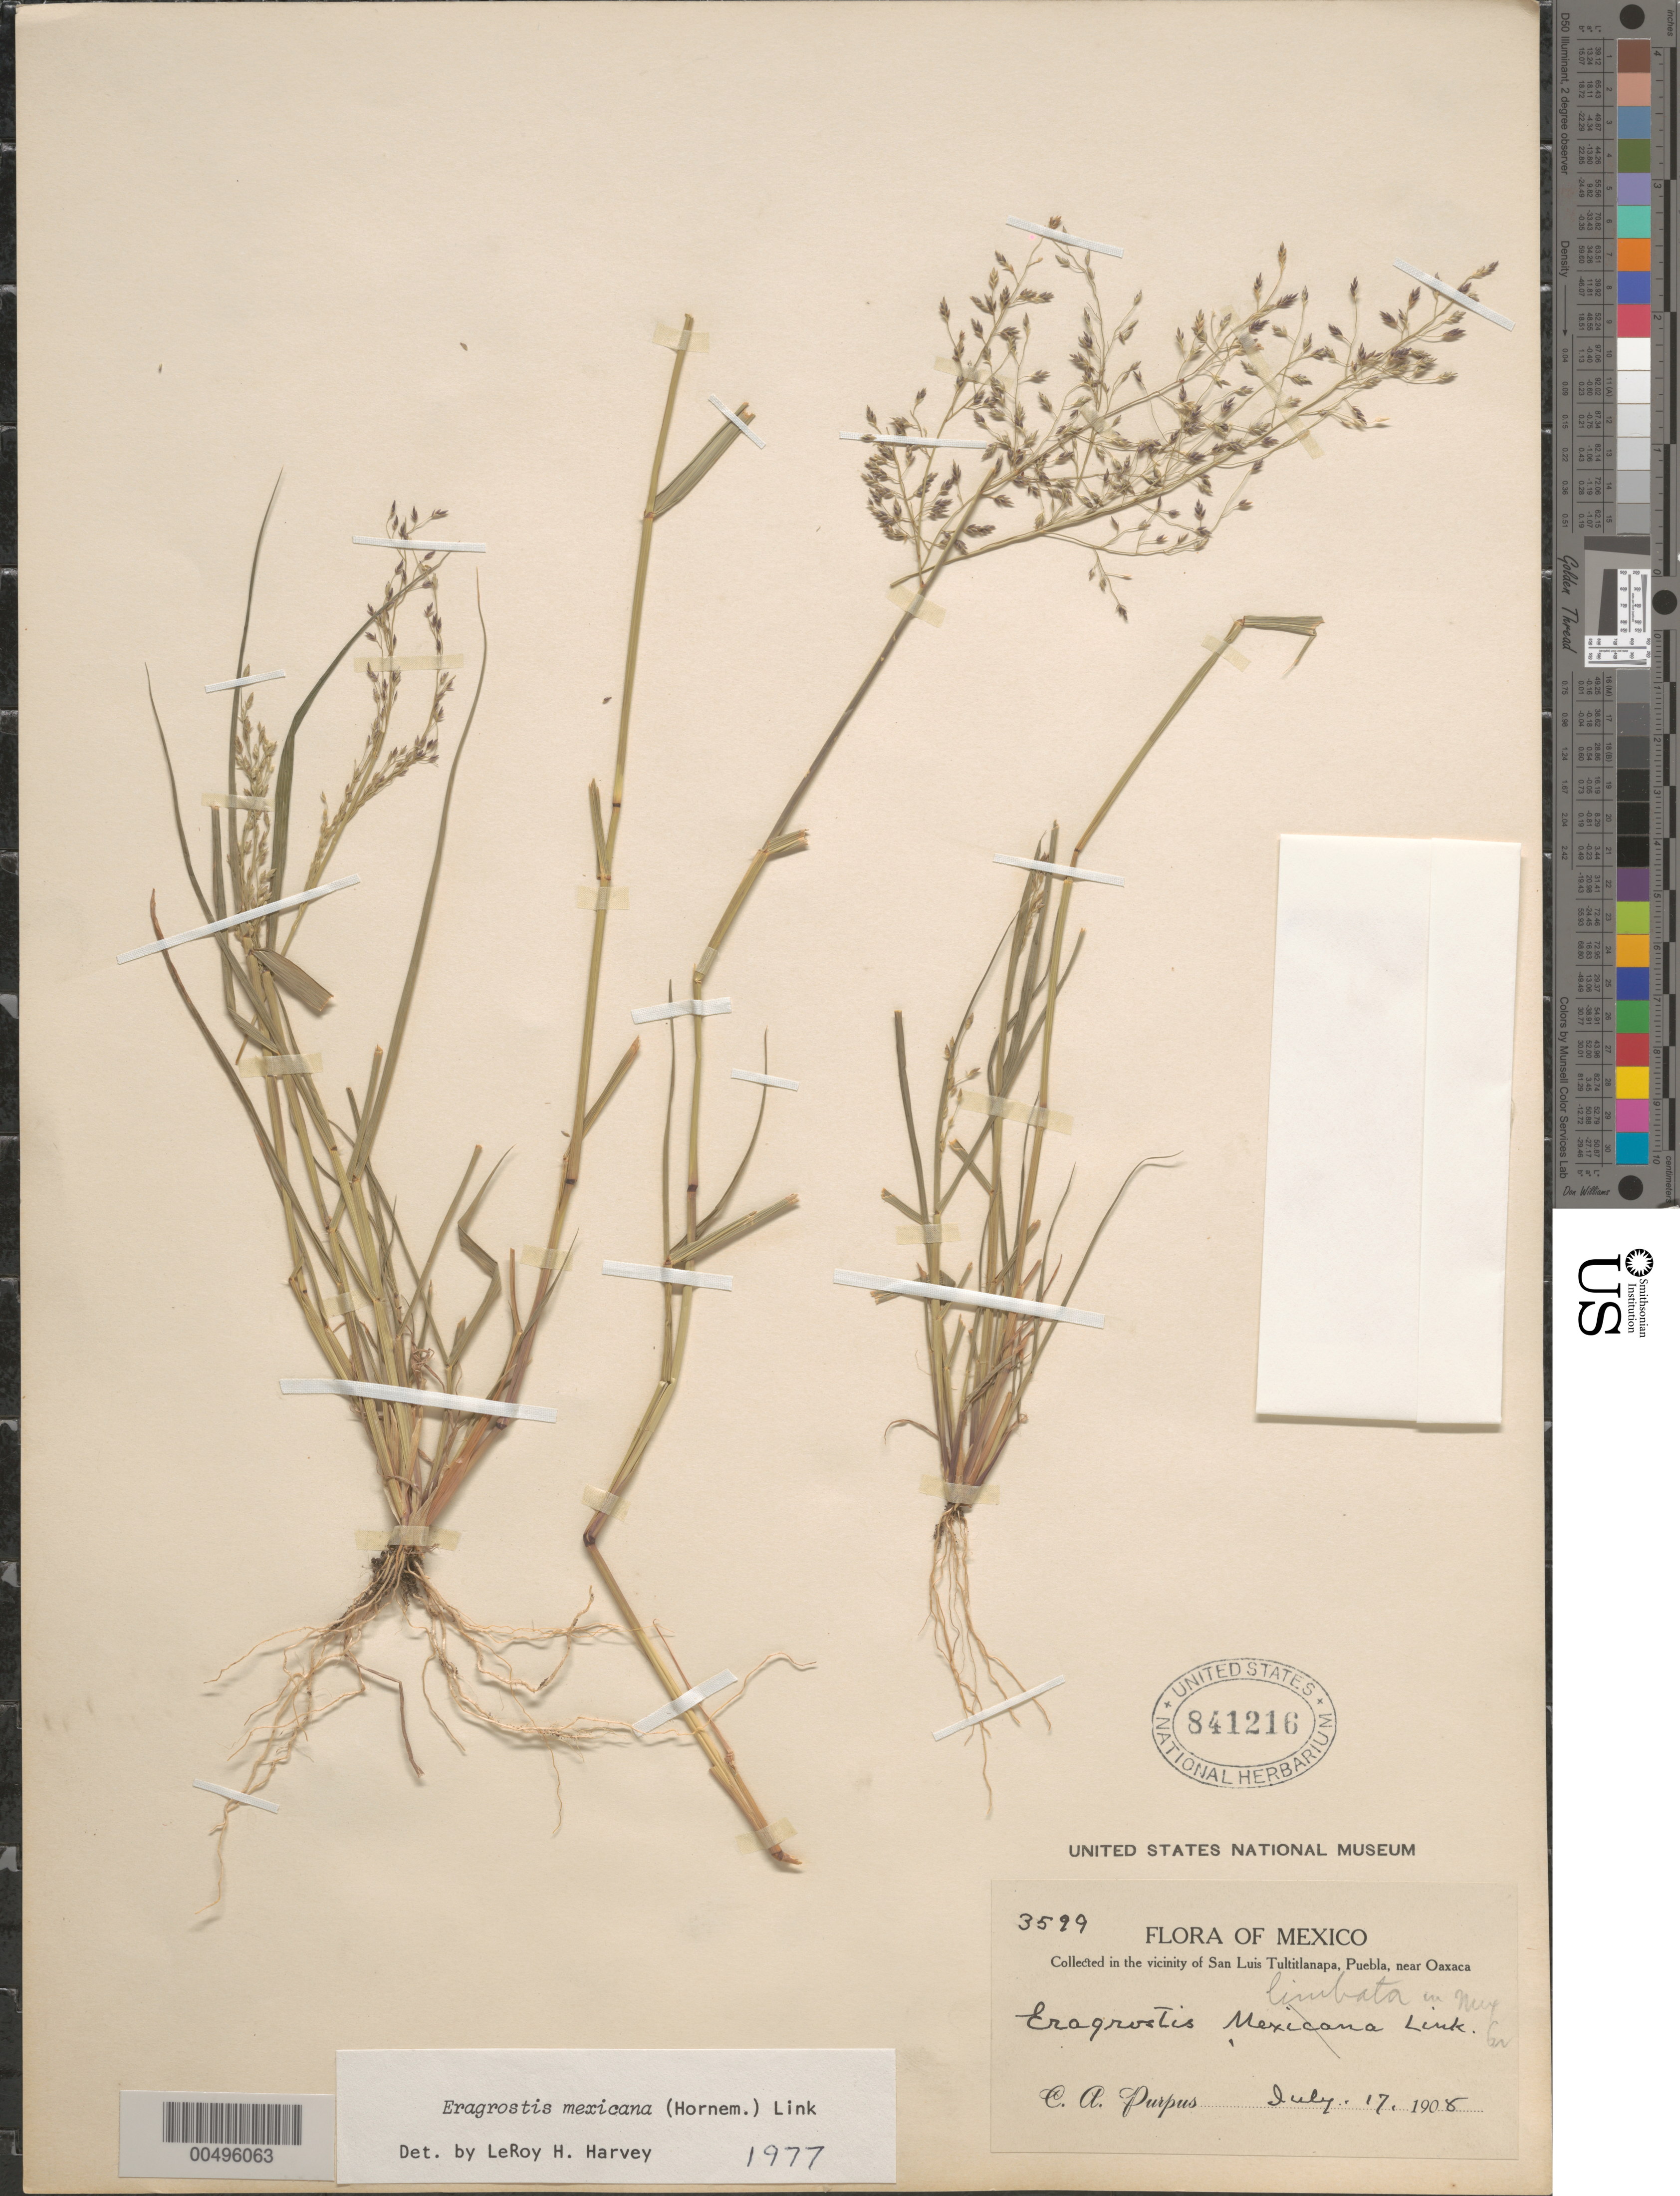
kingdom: Plantae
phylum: Tracheophyta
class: Liliopsida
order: Poales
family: Poaceae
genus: Eragrostis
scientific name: Eragrostis mexicana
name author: (Hornem.) Link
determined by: Harvey, L. H.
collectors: C. A. Purpus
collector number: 3599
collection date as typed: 17 Jul 1908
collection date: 1908-07-17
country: Mexico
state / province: Puebla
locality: Vicinity of San Luis Tultitlanapa, Puebla, near Oaxaca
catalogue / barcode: US 841216